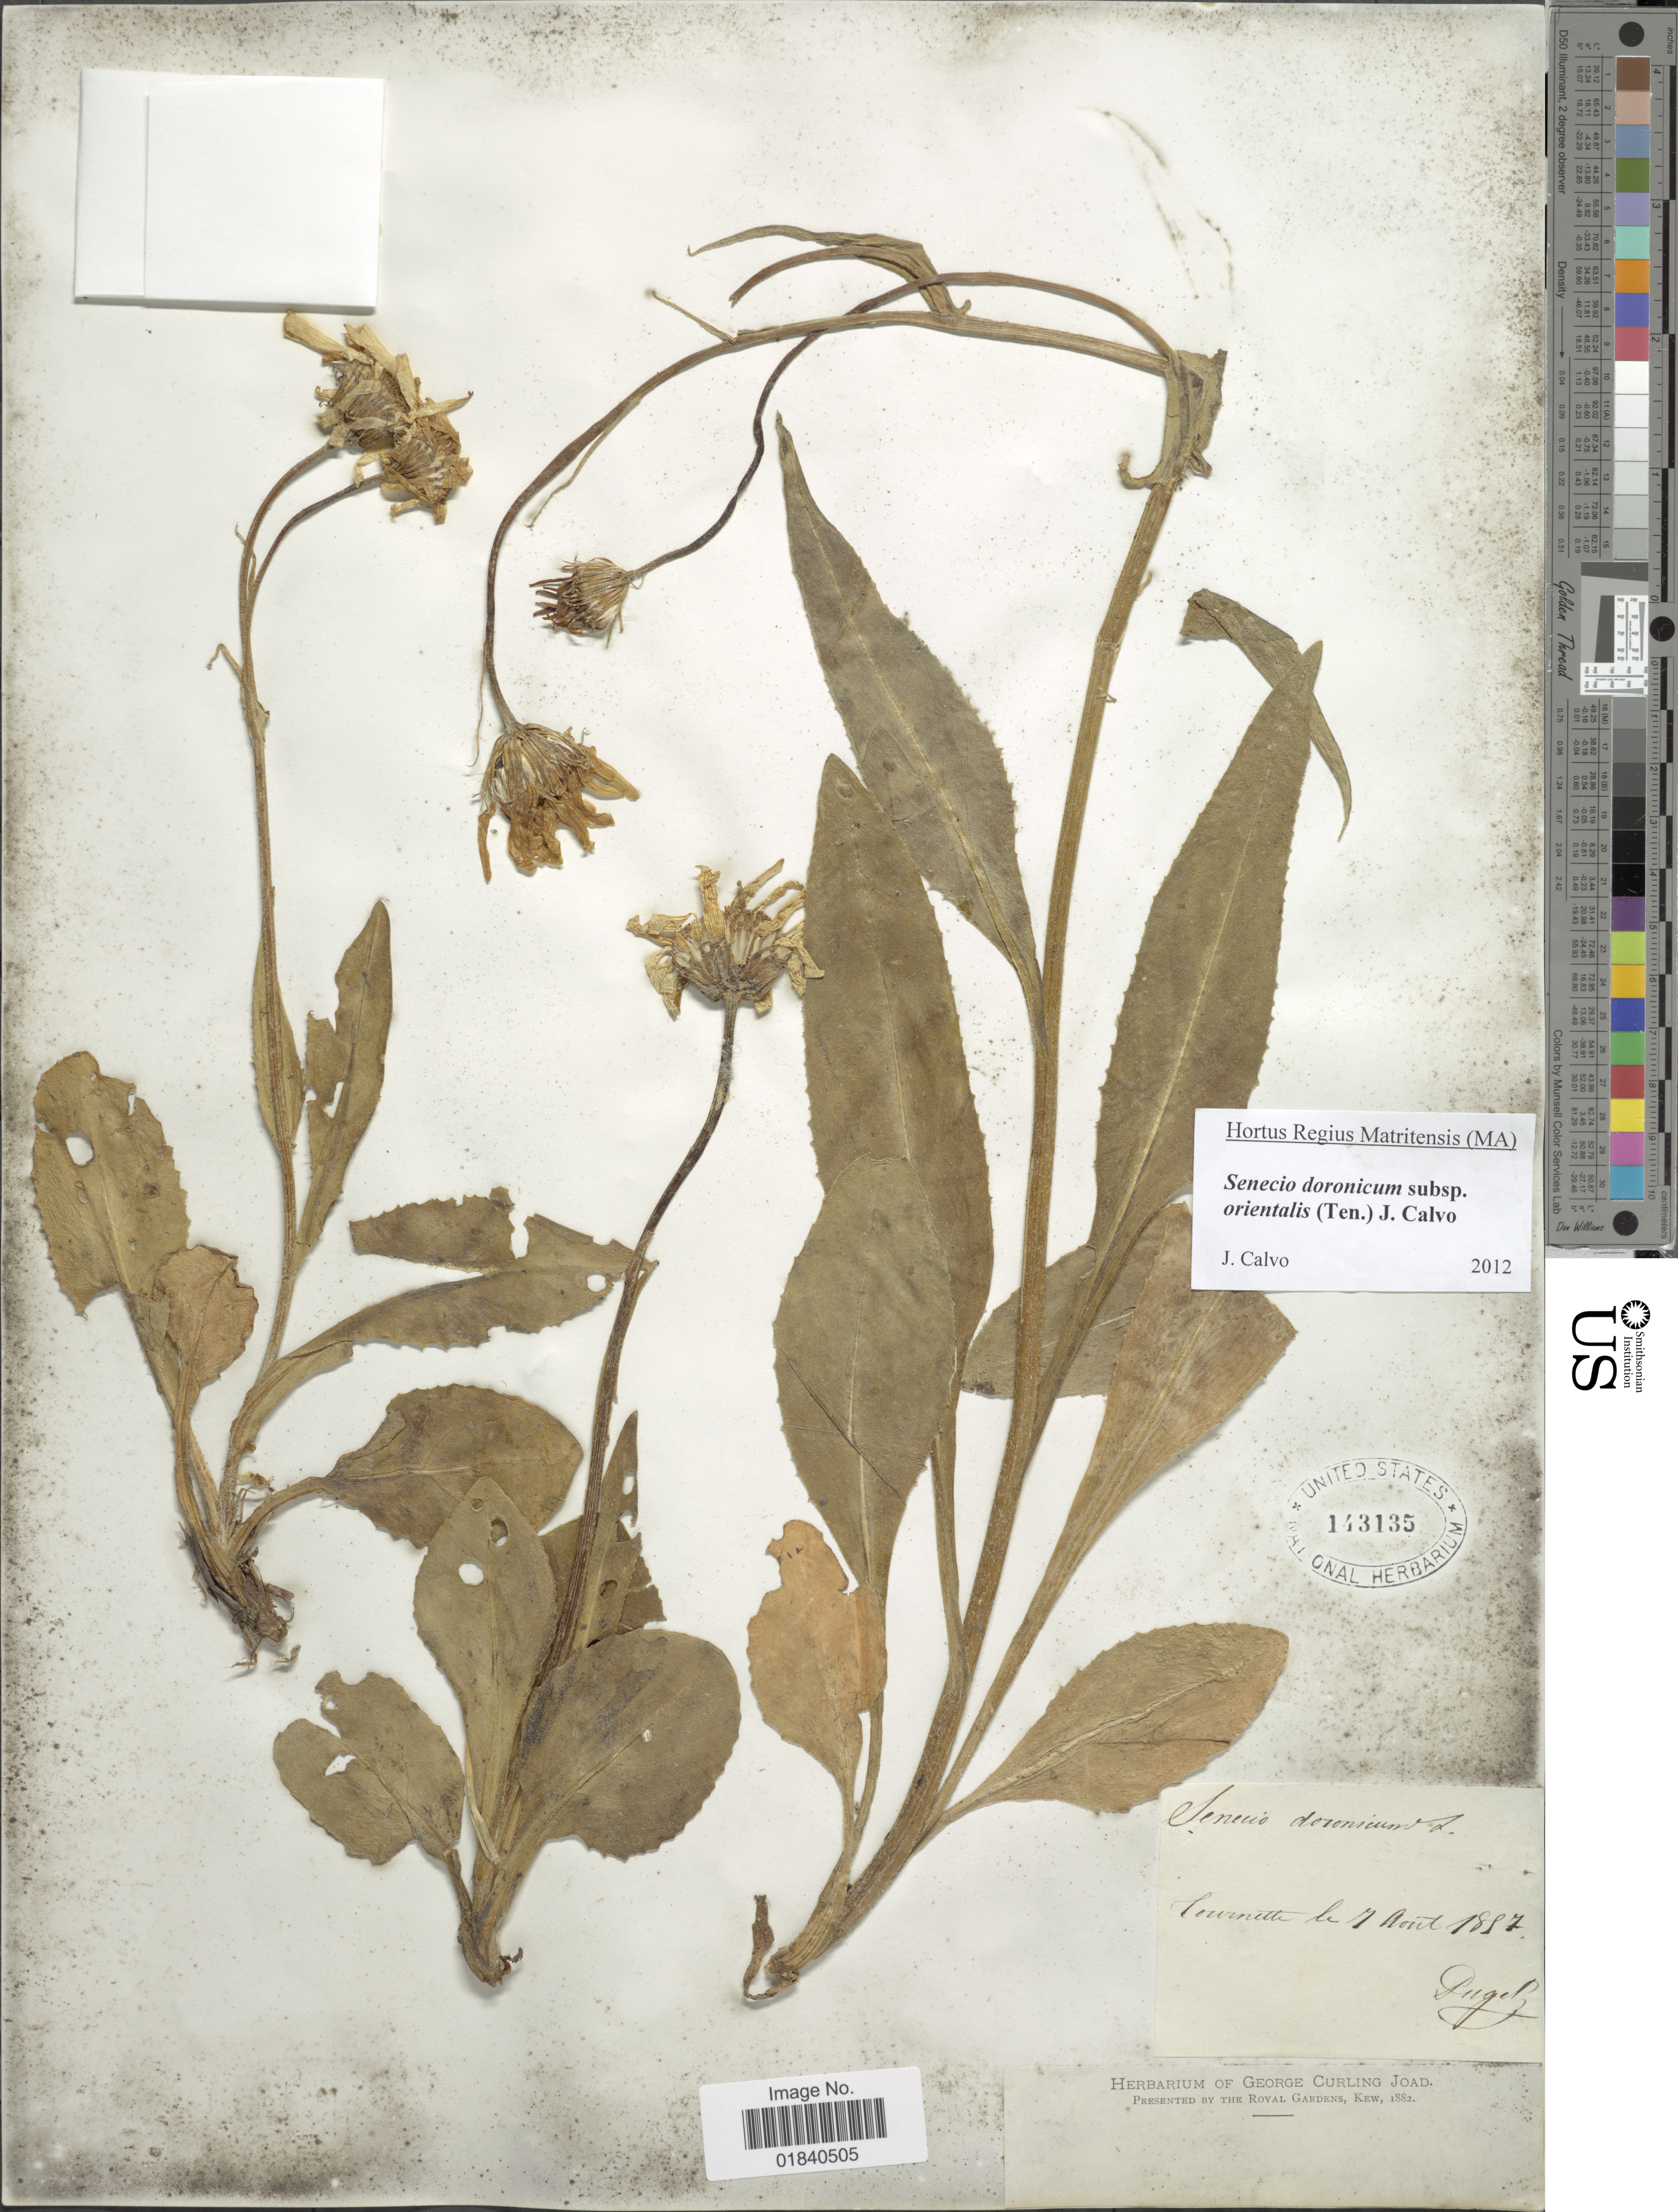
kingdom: Plantae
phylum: Tracheophyta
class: Magnoliopsida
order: Asterales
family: Asteraceae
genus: Senecio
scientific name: Senecio doronicum subsp. orientalis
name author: J. Calvo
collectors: -. Puget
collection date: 1887-08-07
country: France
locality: Tournette [interpreted]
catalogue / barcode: US 143135